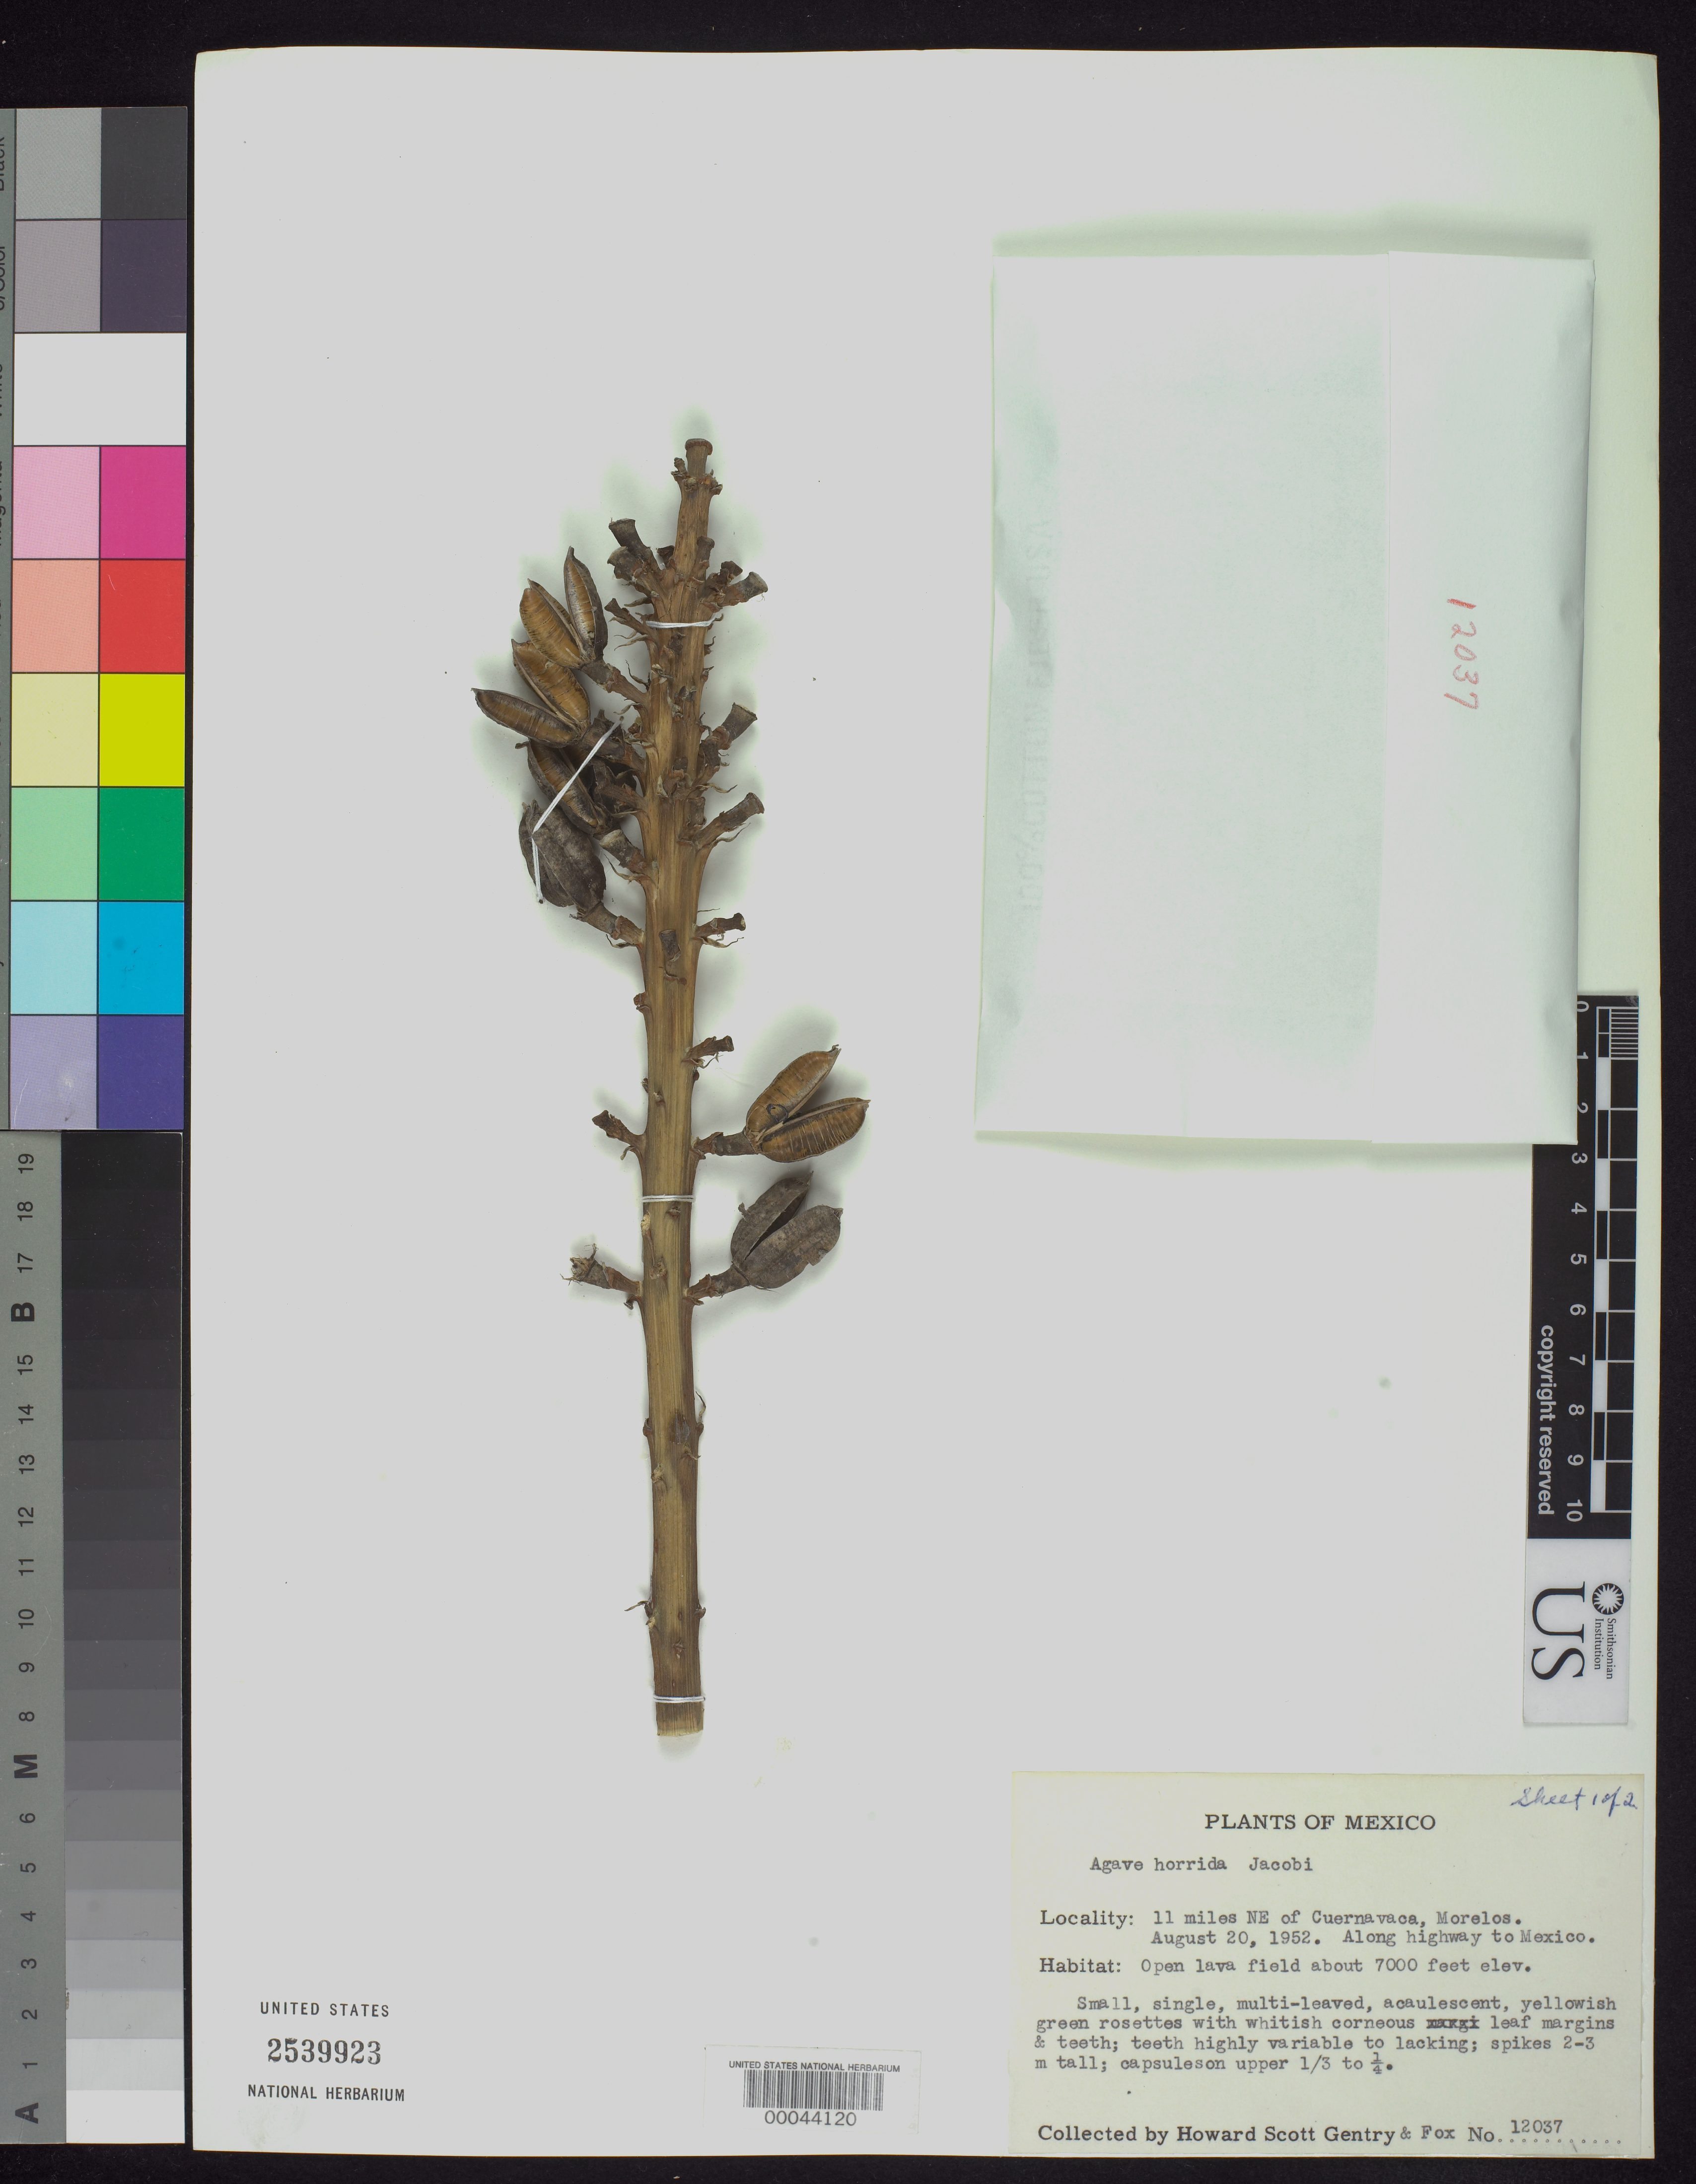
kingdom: Plantae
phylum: Tracheophyta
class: Liliopsida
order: Asparagales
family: Asparagaceae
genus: Agave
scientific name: Agave horrida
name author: Lem. ex Jacobi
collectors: H. S. Gentry & W. B. Fox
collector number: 12037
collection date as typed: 20 Aug 1952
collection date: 1952-08-20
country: Mexico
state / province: Morelos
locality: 11 mi NE of Cuernavaca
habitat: Open lava field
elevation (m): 2134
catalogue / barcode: US 2539923